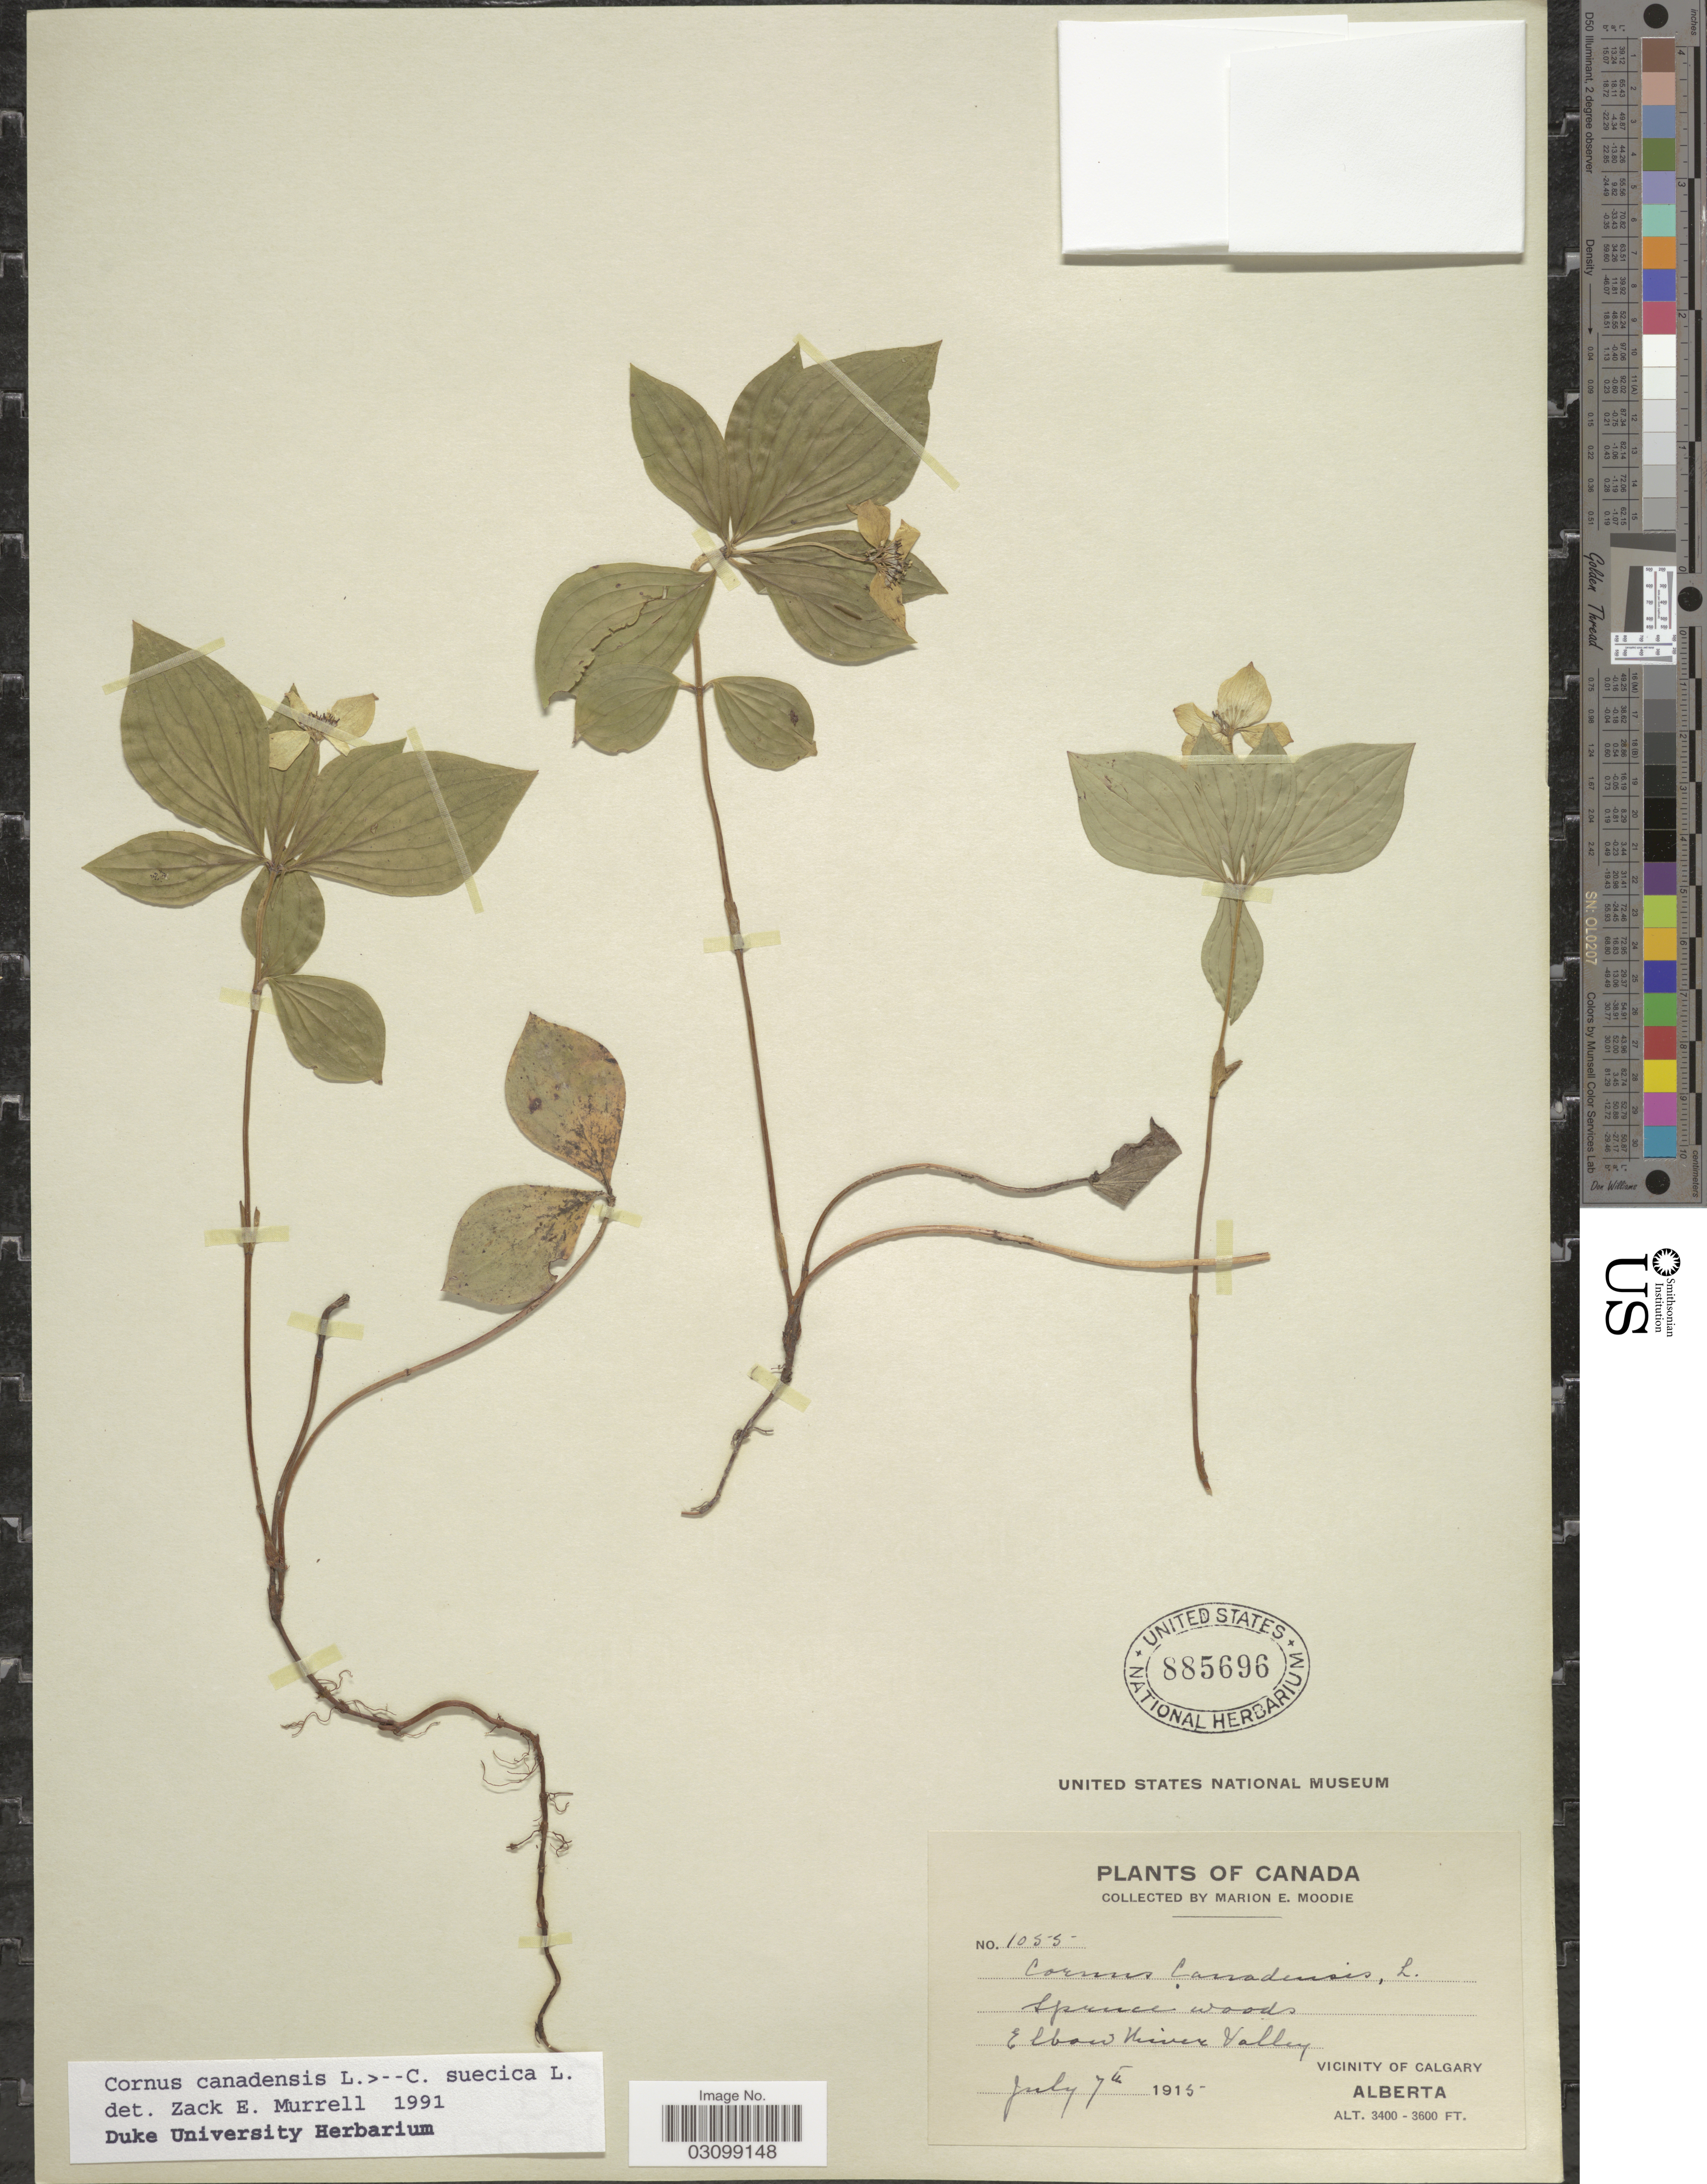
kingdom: Plantae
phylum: Tracheophyta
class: Magnoliopsida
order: Cornales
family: Cornaceae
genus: Cornus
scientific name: Cornus sp.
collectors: M. E. Moodie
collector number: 1055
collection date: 1915-07-07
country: Canada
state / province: Alberta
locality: Elbow River Valley. Vicinity of Calgary.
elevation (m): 1036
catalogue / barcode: US 885696